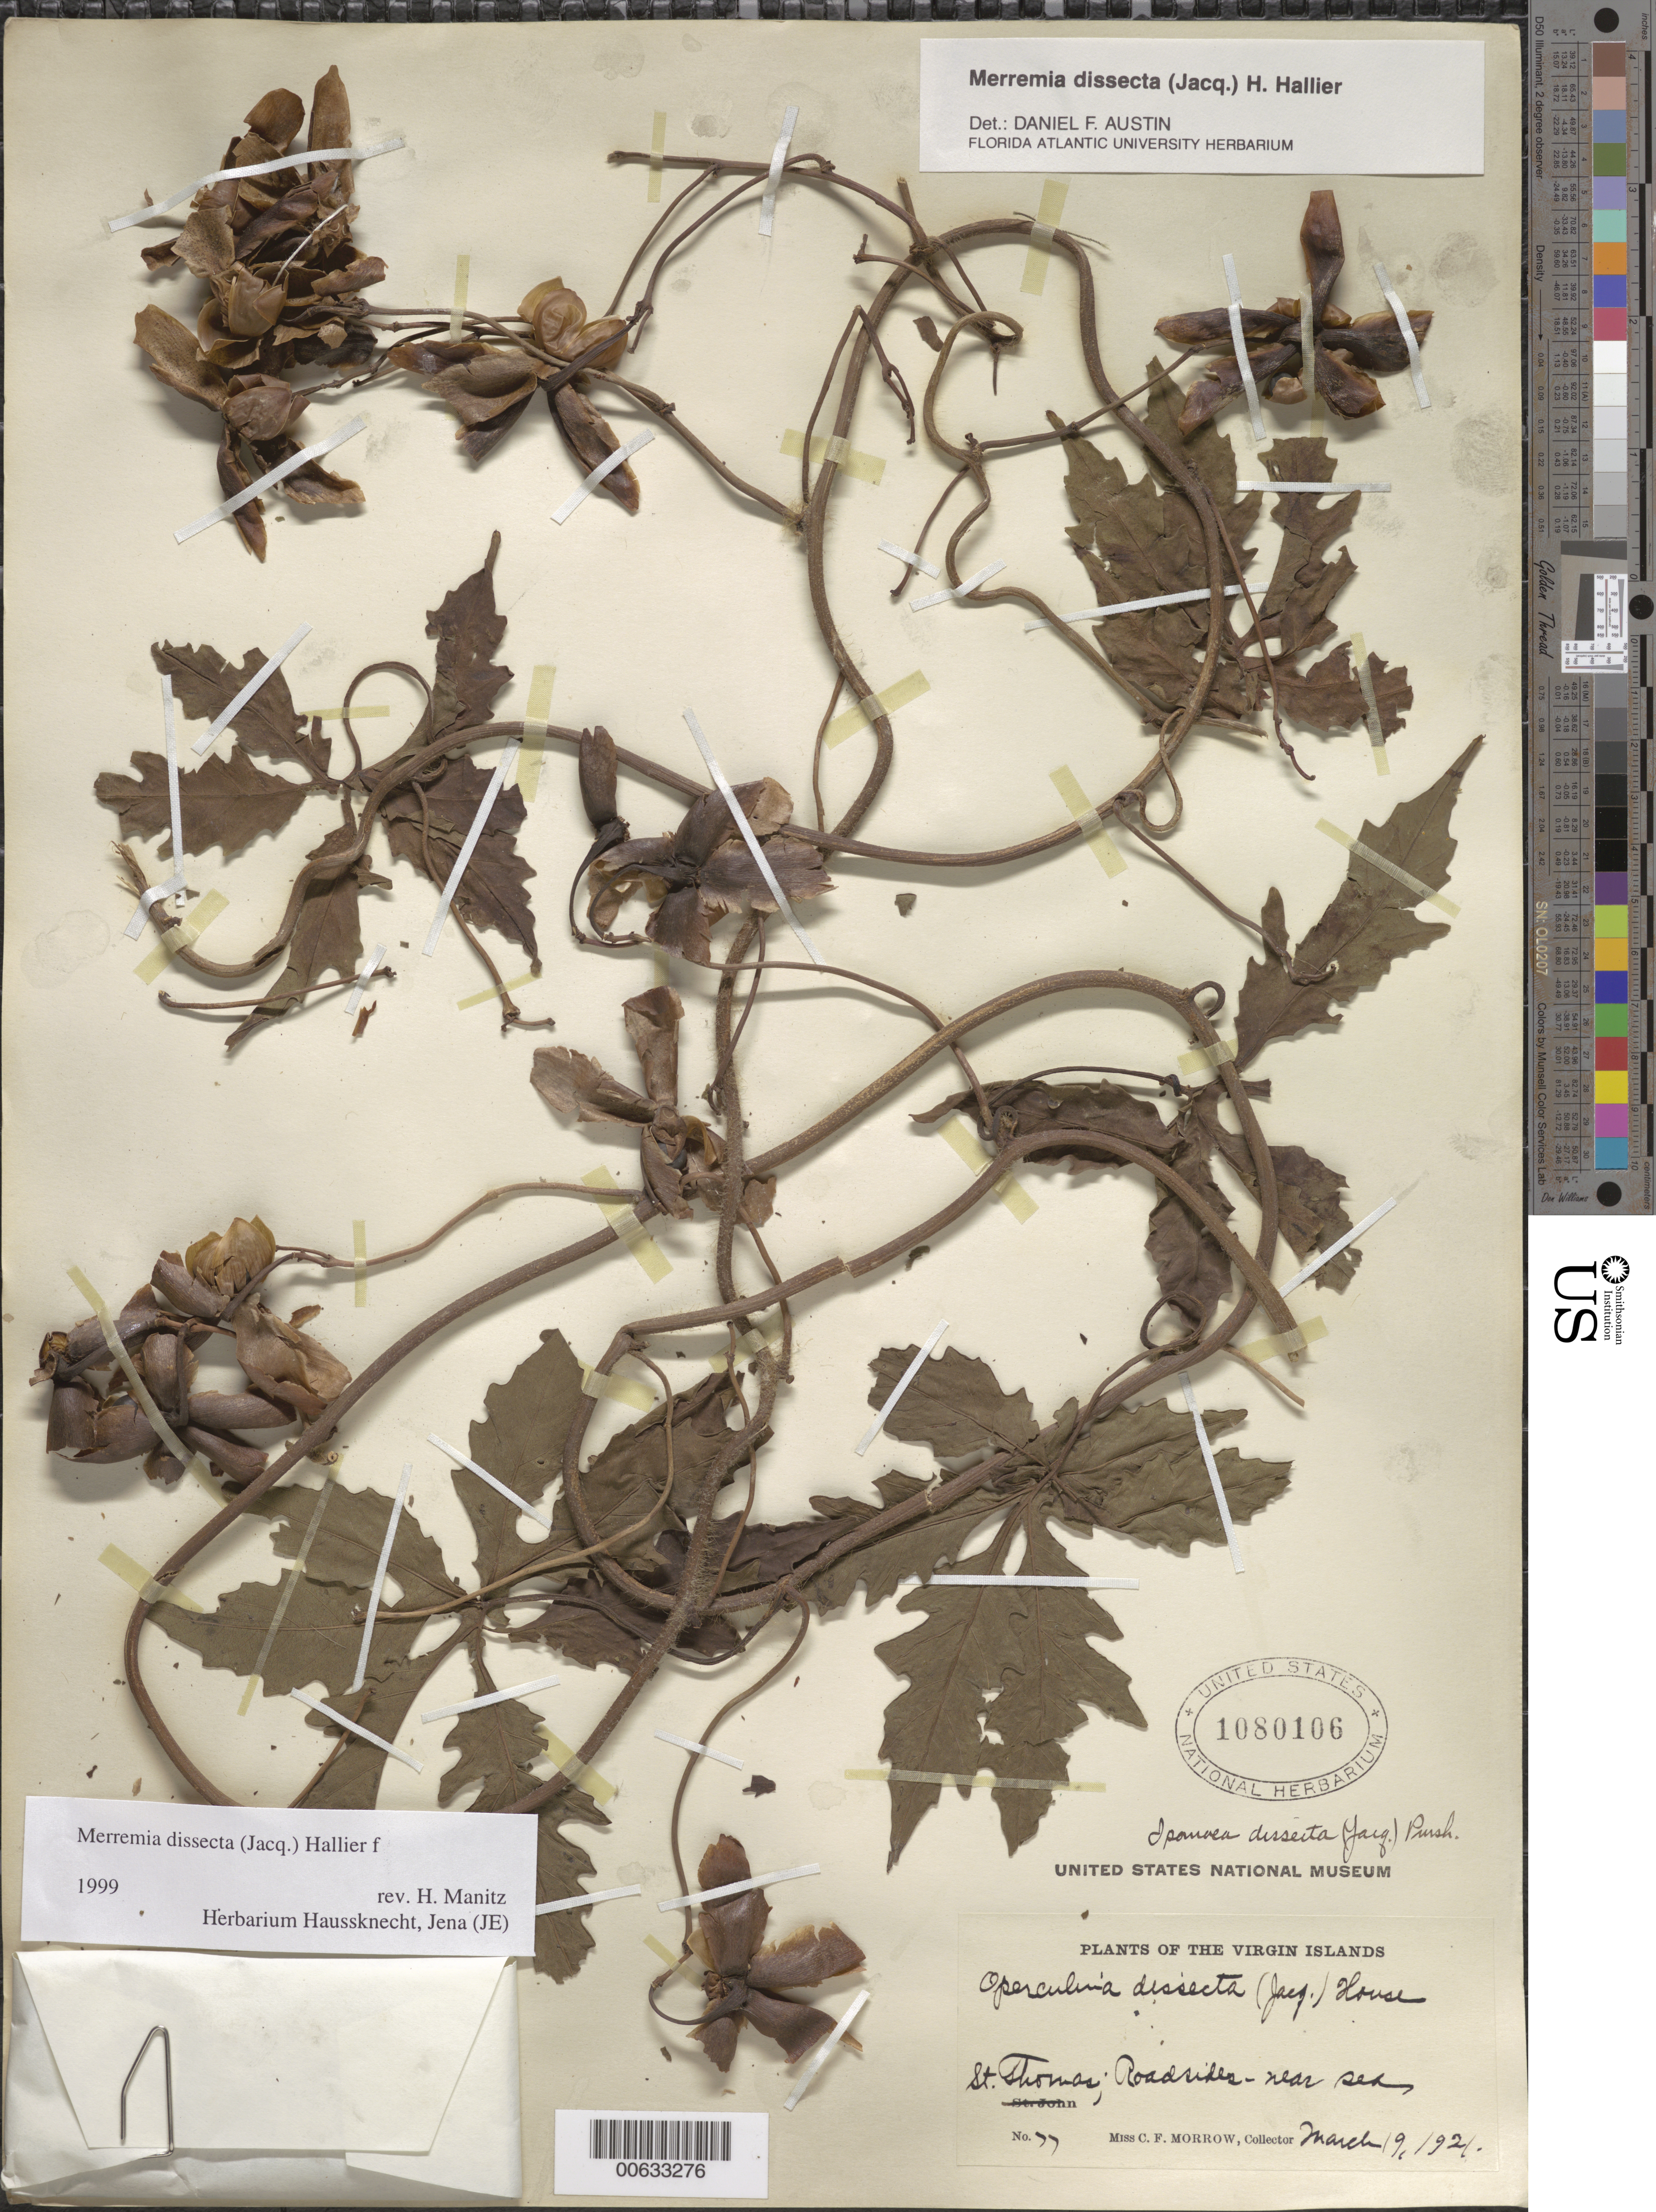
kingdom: Plantae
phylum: Tracheophyta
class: Magnoliopsida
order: Solanales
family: Convolvulaceae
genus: Distimake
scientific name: Distimake dissectus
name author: (Jacq.) A. R. Simões & Staples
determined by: Strong, Mark T., (BOT), Smithsonian Institution - National Museum of Natural History (UNITED STATES)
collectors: C. Morrow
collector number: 77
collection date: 1921-03-19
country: U.S. Virgin Islands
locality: The Virgin Islands, St. Thomas; Roadsides - near sea.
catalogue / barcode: US 1080106